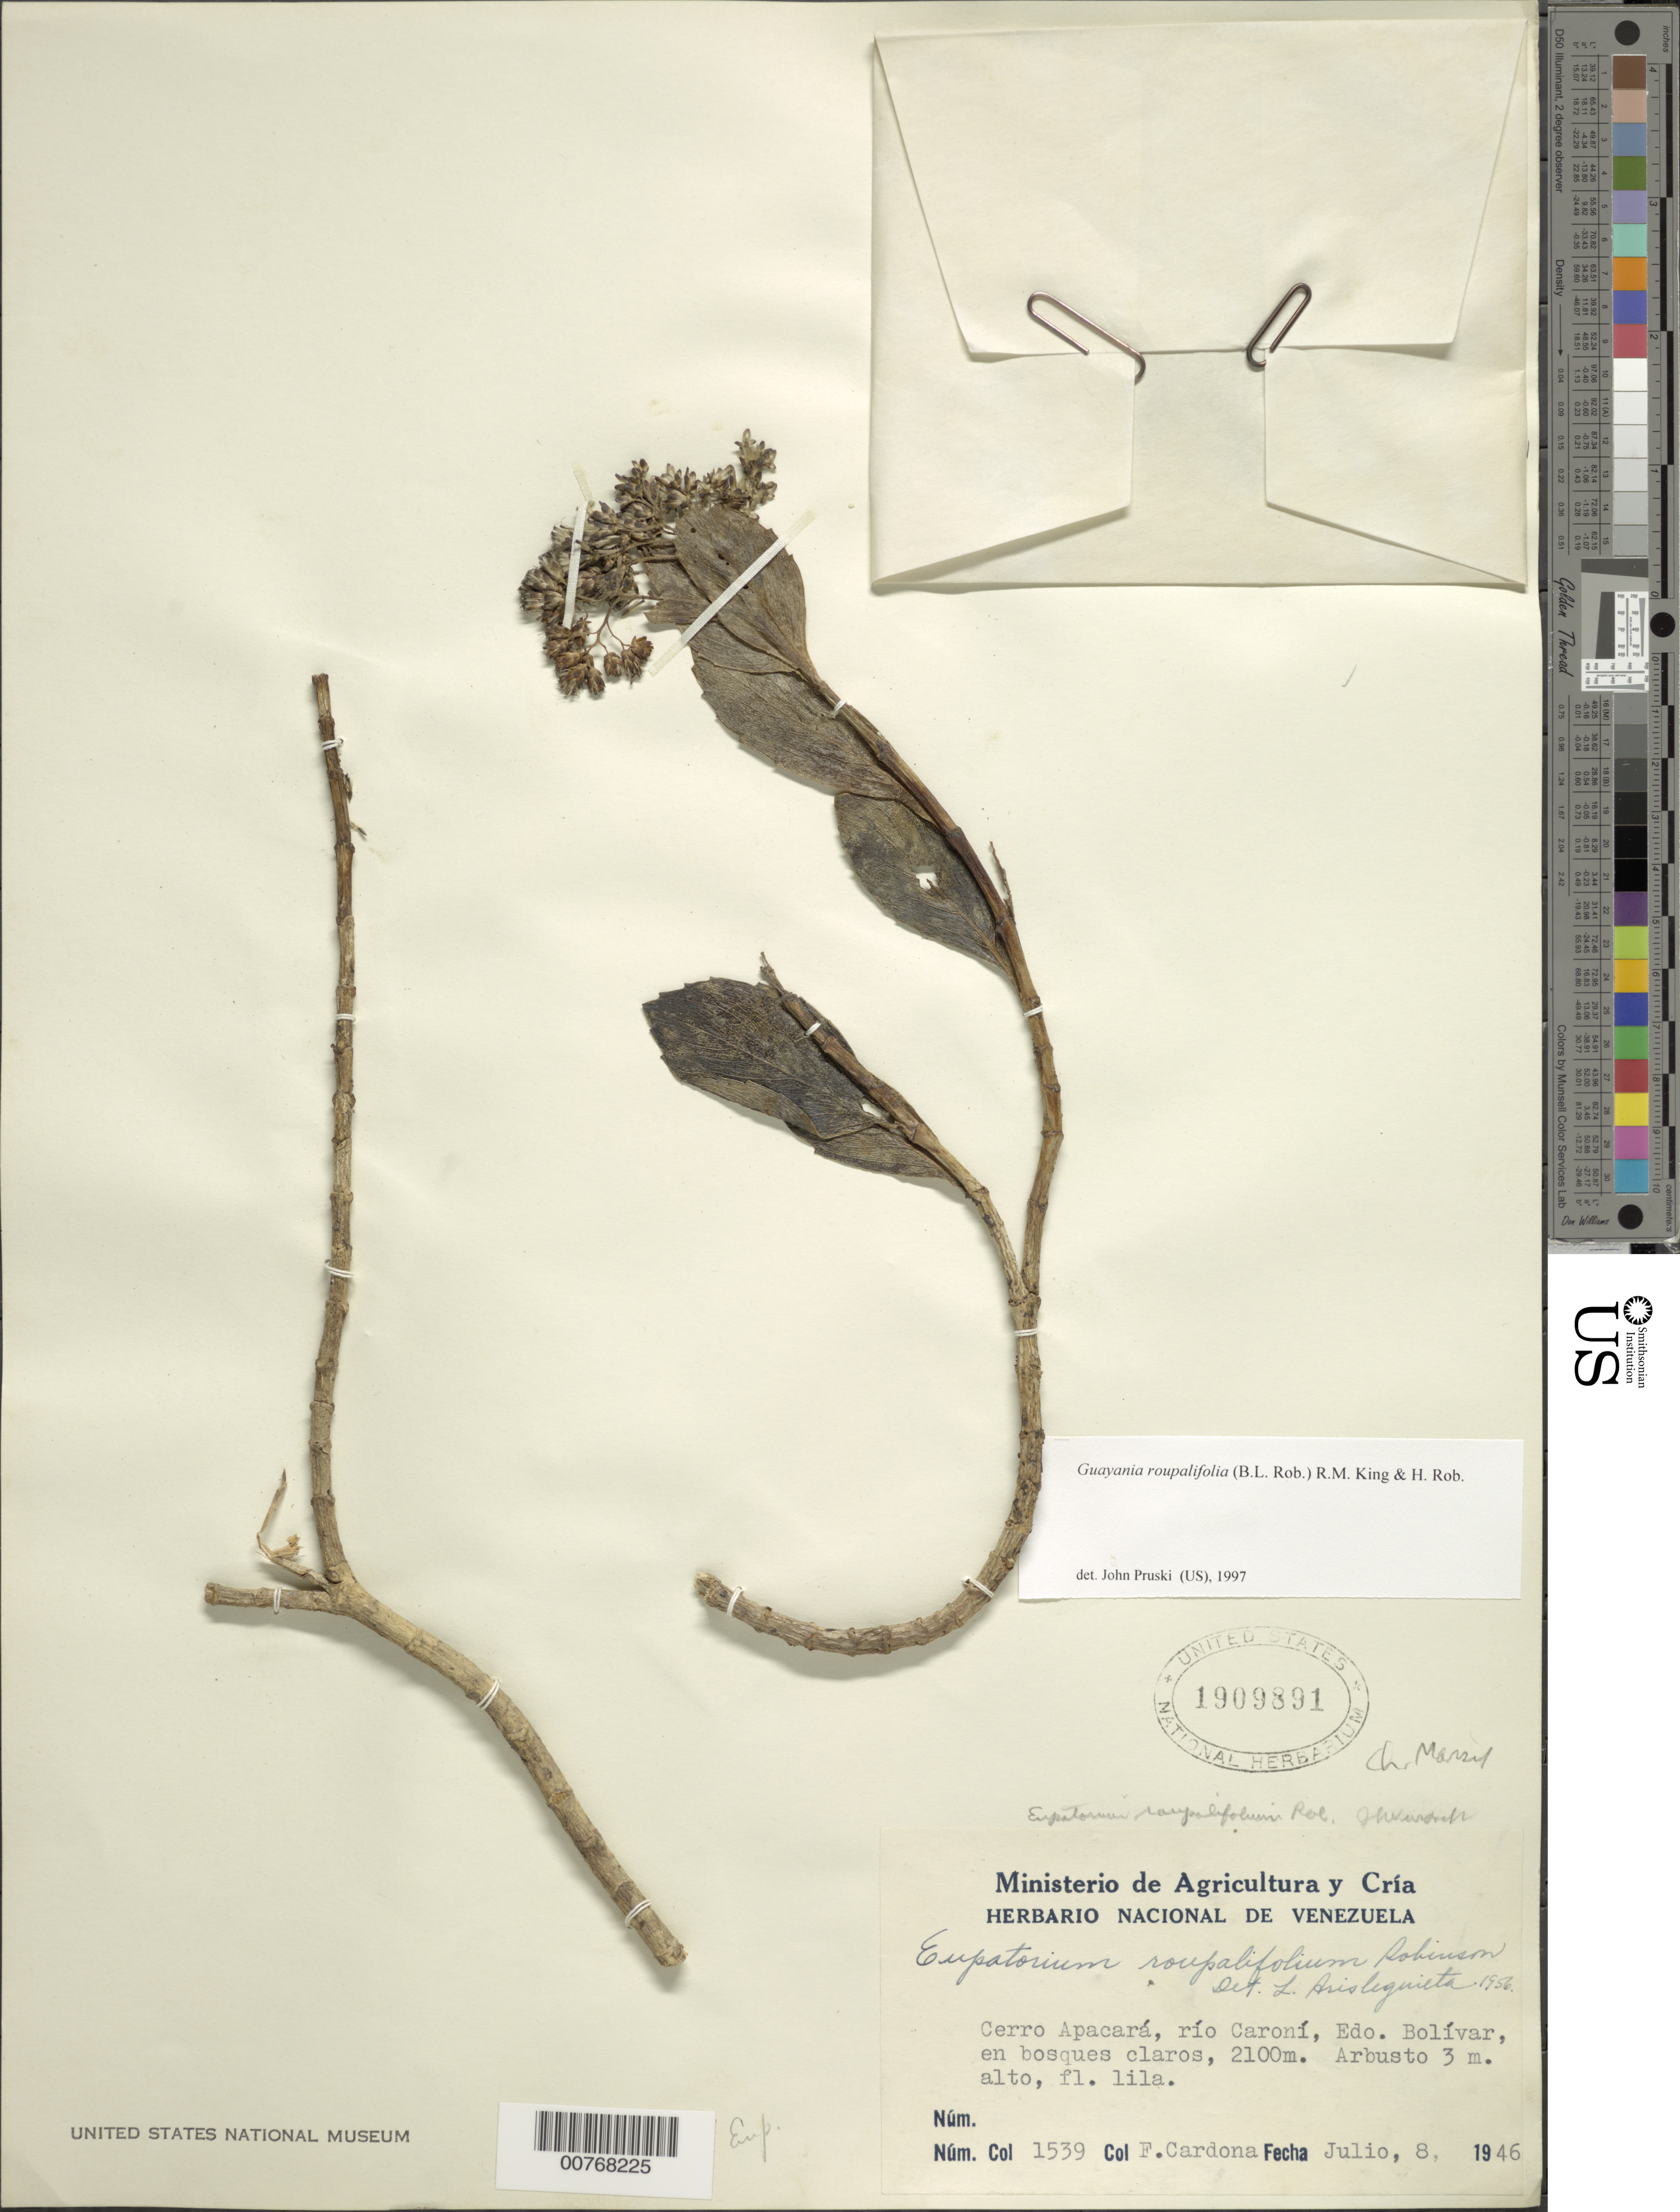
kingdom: Plantae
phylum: Tracheophyta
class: Magnoliopsida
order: Asterales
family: Asteraceae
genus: Guayania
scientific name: Guayania roupalifolia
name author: (B.L. Rob.) R.M. King & H. Rob.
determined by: Aristeguieta, L.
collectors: F. Cardona Puig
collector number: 1539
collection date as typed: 8-Jul-46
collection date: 1946-07-08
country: Venezuela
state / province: Bolívar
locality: Río Caroní, Cerro Apacará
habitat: Bosques claros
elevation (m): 2100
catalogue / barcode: US 1909891